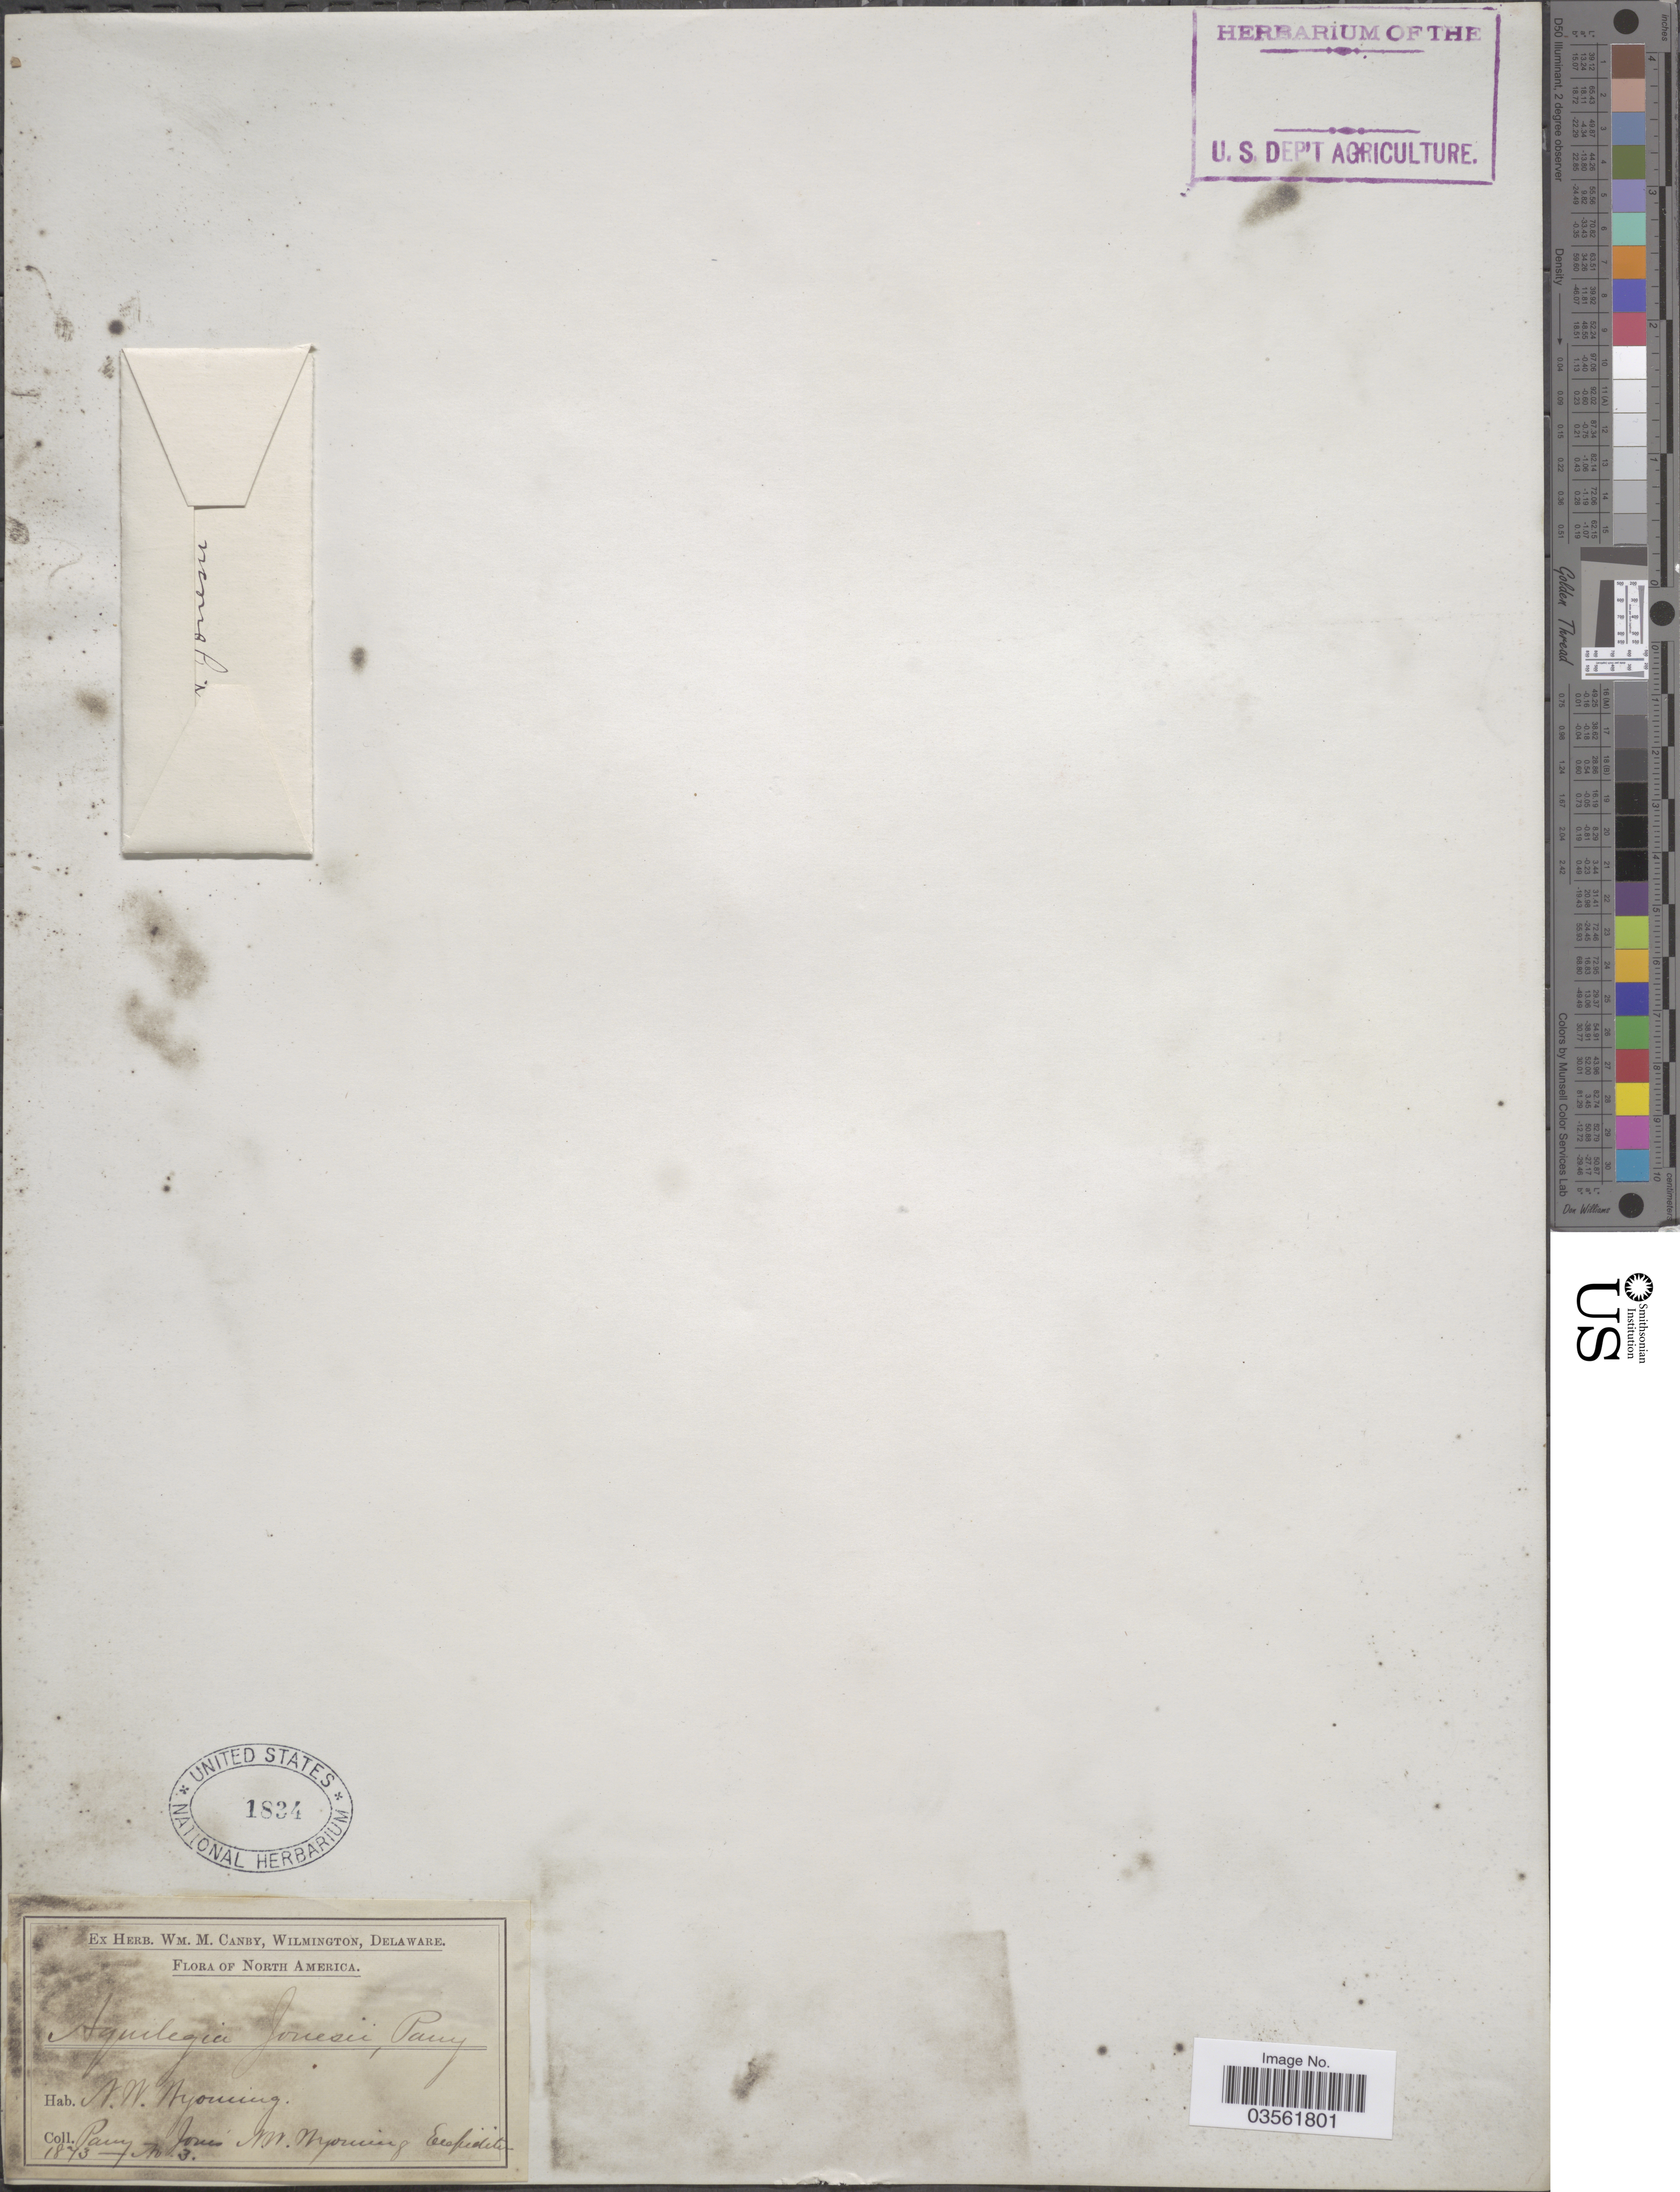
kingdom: Plantae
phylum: Tracheophyta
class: Magnoliopsida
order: Ranunculales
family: Ranunculaceae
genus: Aquilegia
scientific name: Aquilegia jonesii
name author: Parry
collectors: Parry - Jone NW Wyoming Expedition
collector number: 3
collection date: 1873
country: United States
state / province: Wyoming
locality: N.W. Wyoming.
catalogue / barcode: US 1834